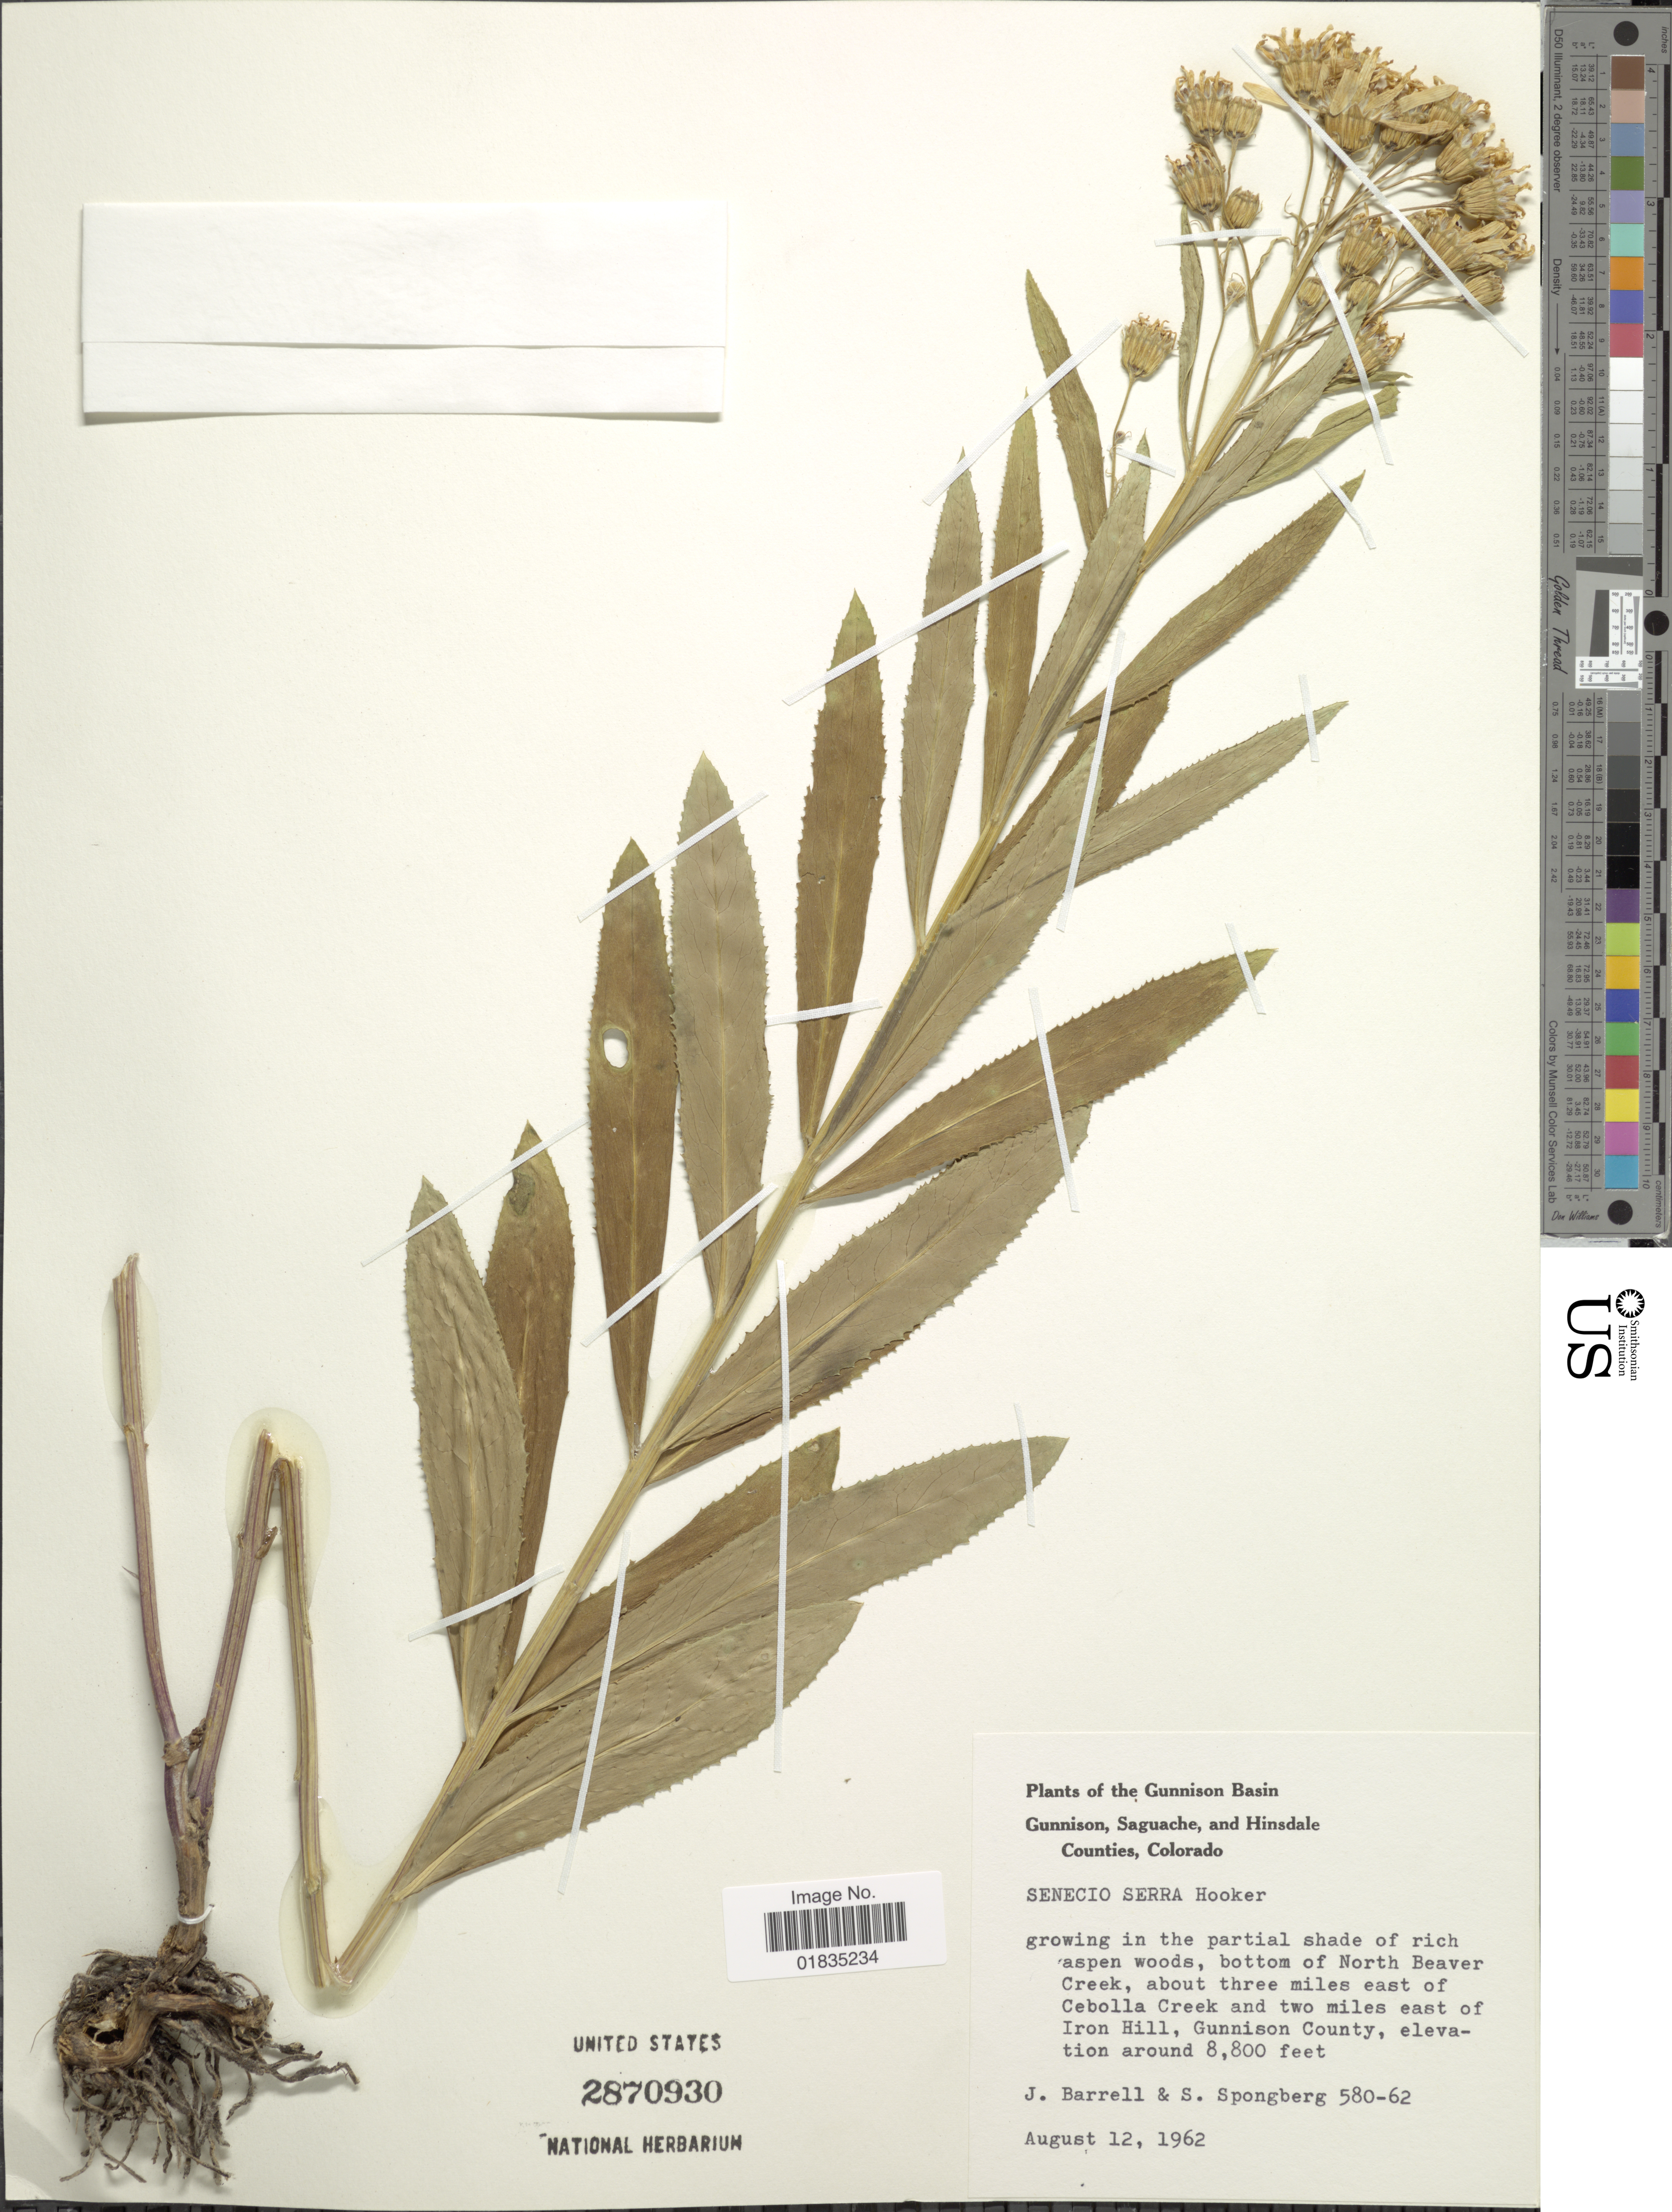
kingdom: Plantae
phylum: Tracheophyta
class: Magnoliopsida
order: Asterales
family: Asteraceae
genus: Senecio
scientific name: Senecio serra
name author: Hook.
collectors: J. Barrell & S. A.Spongberg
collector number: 580-62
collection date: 1962-08-12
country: United States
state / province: Colorado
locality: The Gunnison Basin, Gunnison, Saguache, and Hinsdale Counties, in the partial shade of rich aspen woods, bottom of North Beaver Creek, about three miles east of Cebolla Creek and two miles east of Iron Hill, Gunnison County.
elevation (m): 2682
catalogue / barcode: US 2870930